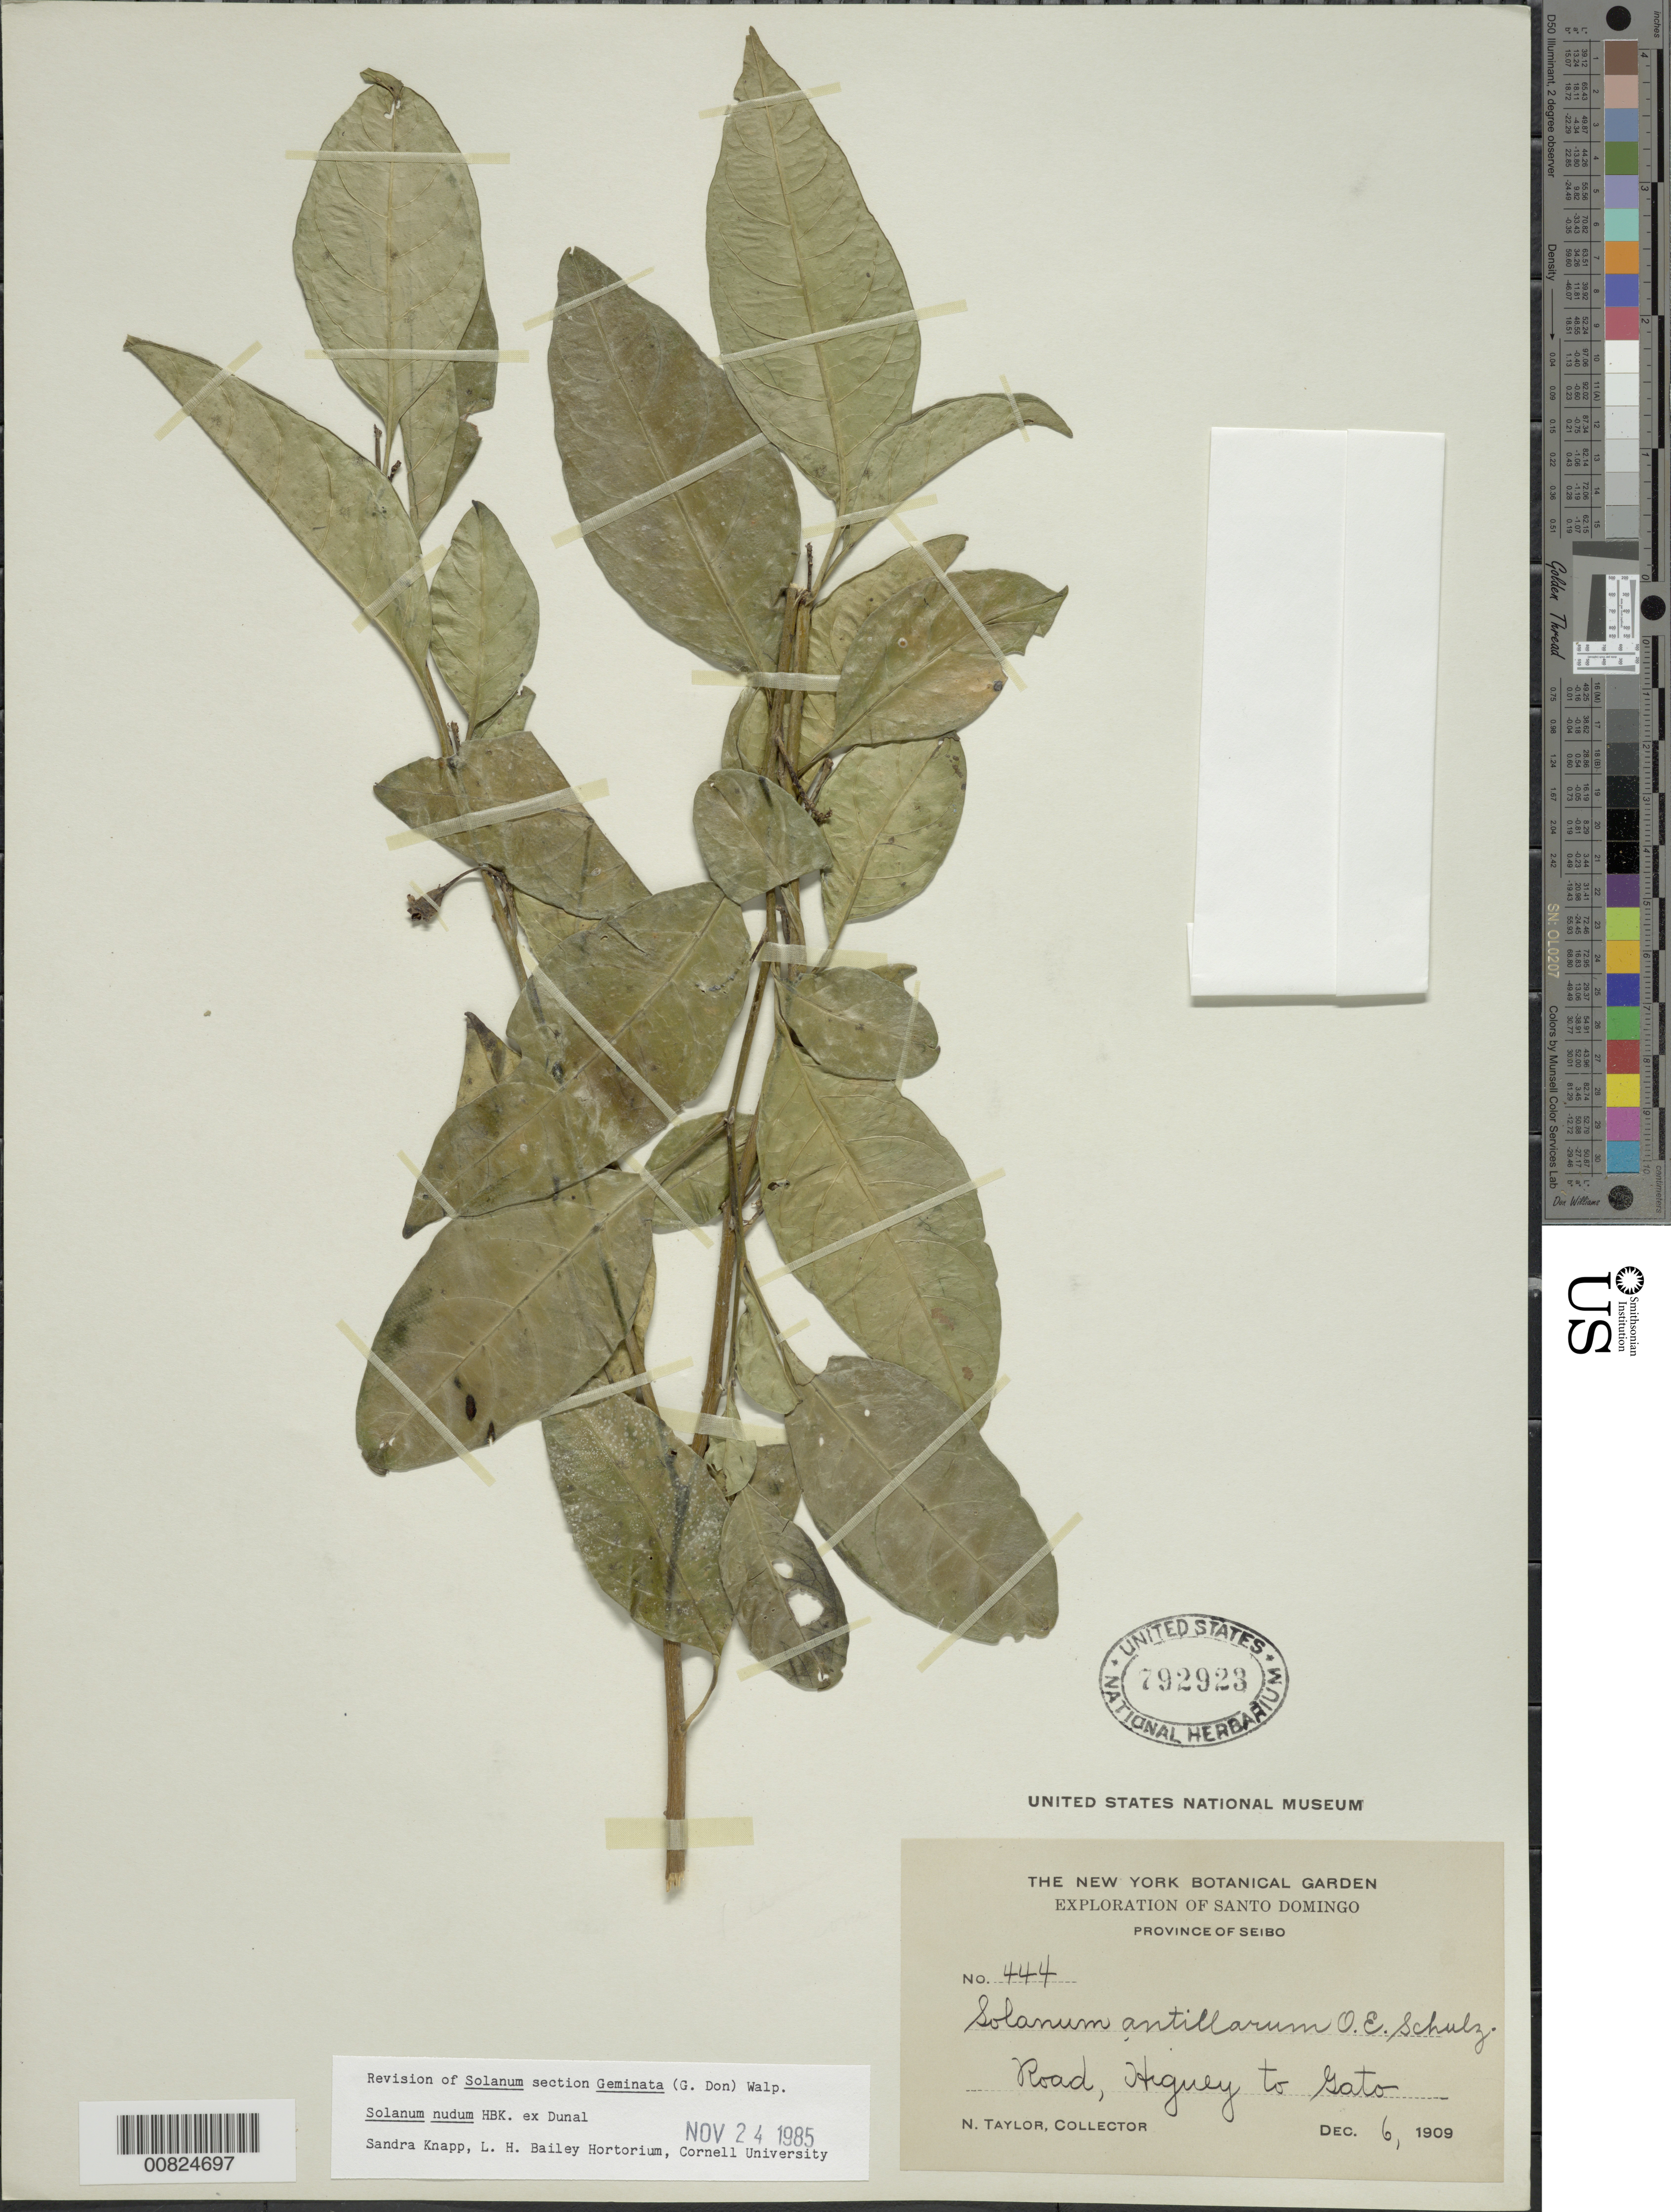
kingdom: Plantae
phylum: Tracheophyta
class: Magnoliopsida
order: Solanales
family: Solanaceae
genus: Solanum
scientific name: Solanum nudum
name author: Dunal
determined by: Knapp, S. D.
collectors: N. Taylor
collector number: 444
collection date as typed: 06 Dec 1909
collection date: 1909-12-06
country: Dominican Republic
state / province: El Seibo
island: Hispaniola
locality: Higüey to Gato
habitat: Road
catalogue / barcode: US 792923